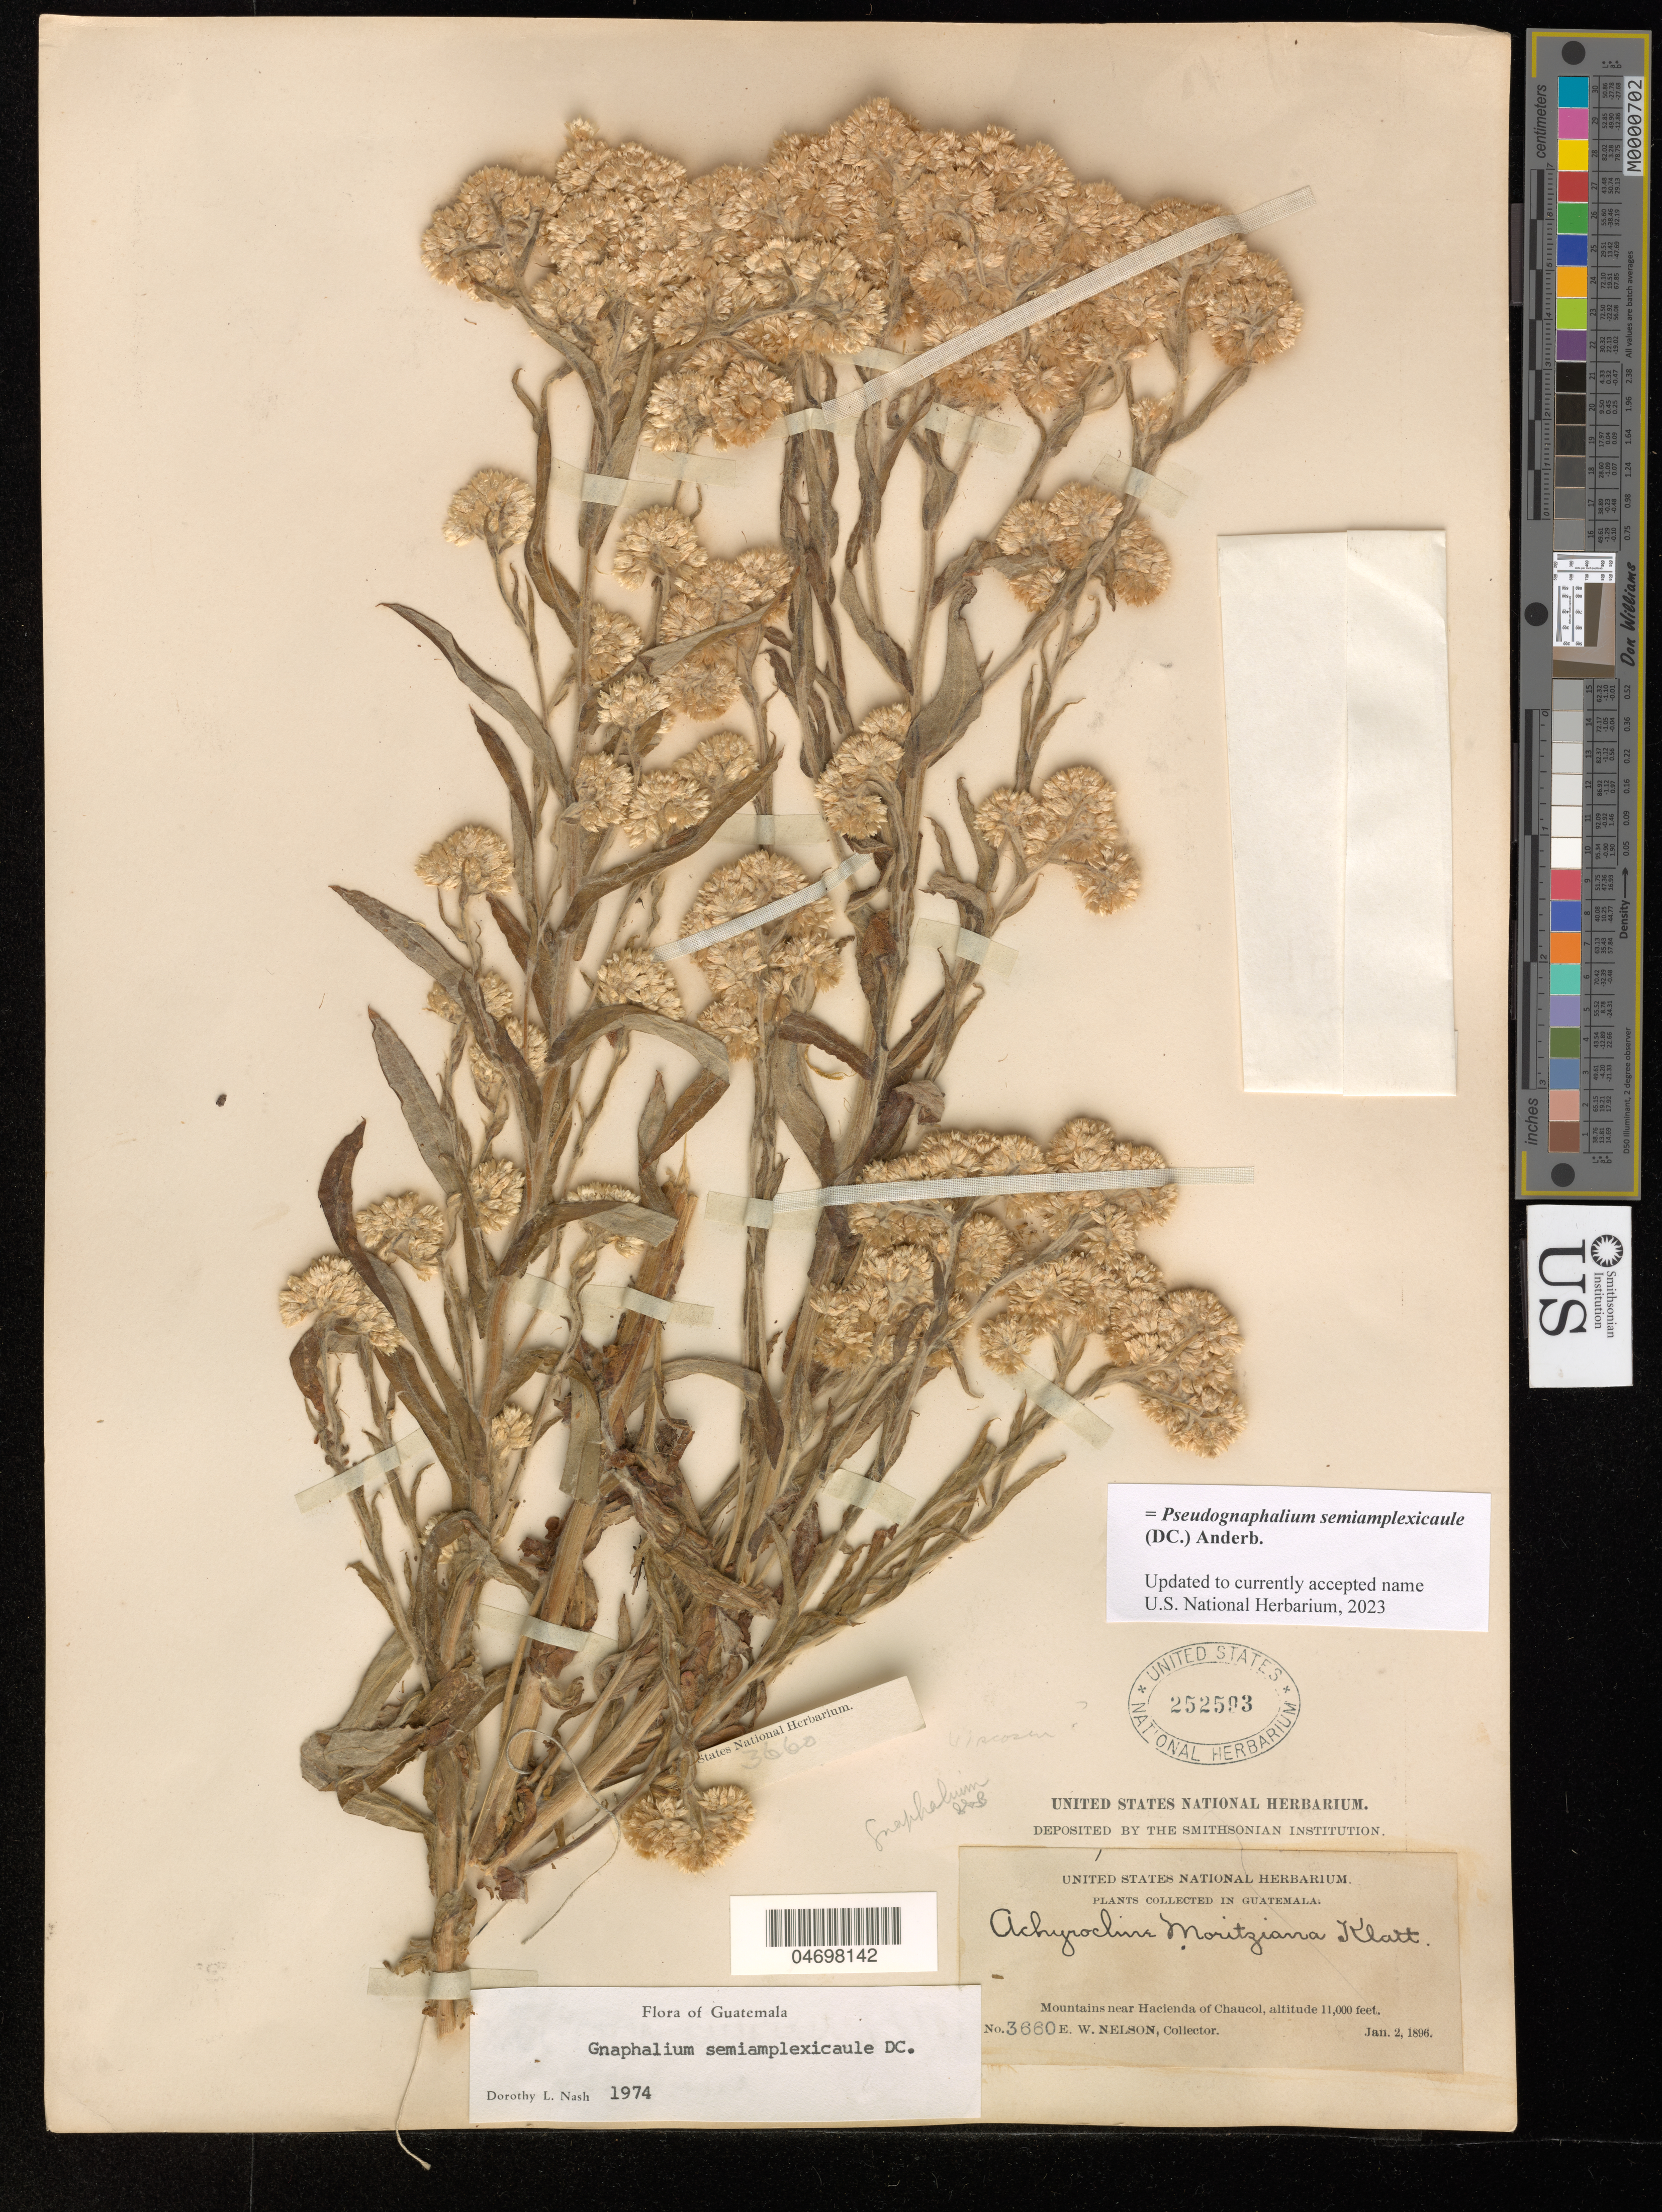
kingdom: Plantae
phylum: Tracheophyta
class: Magnoliopsida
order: Asterales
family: Asteraceae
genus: Pseudognaphalium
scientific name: Pseudognaphalium perelegans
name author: G.L. Nesom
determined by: Nesom, Guy L.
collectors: E. W. Nelson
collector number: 3660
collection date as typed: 02 Jan 1896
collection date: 1896-01-02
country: Guatemala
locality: Near Hacienda of Chaucol.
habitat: Mountains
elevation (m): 3353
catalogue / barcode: US 252593